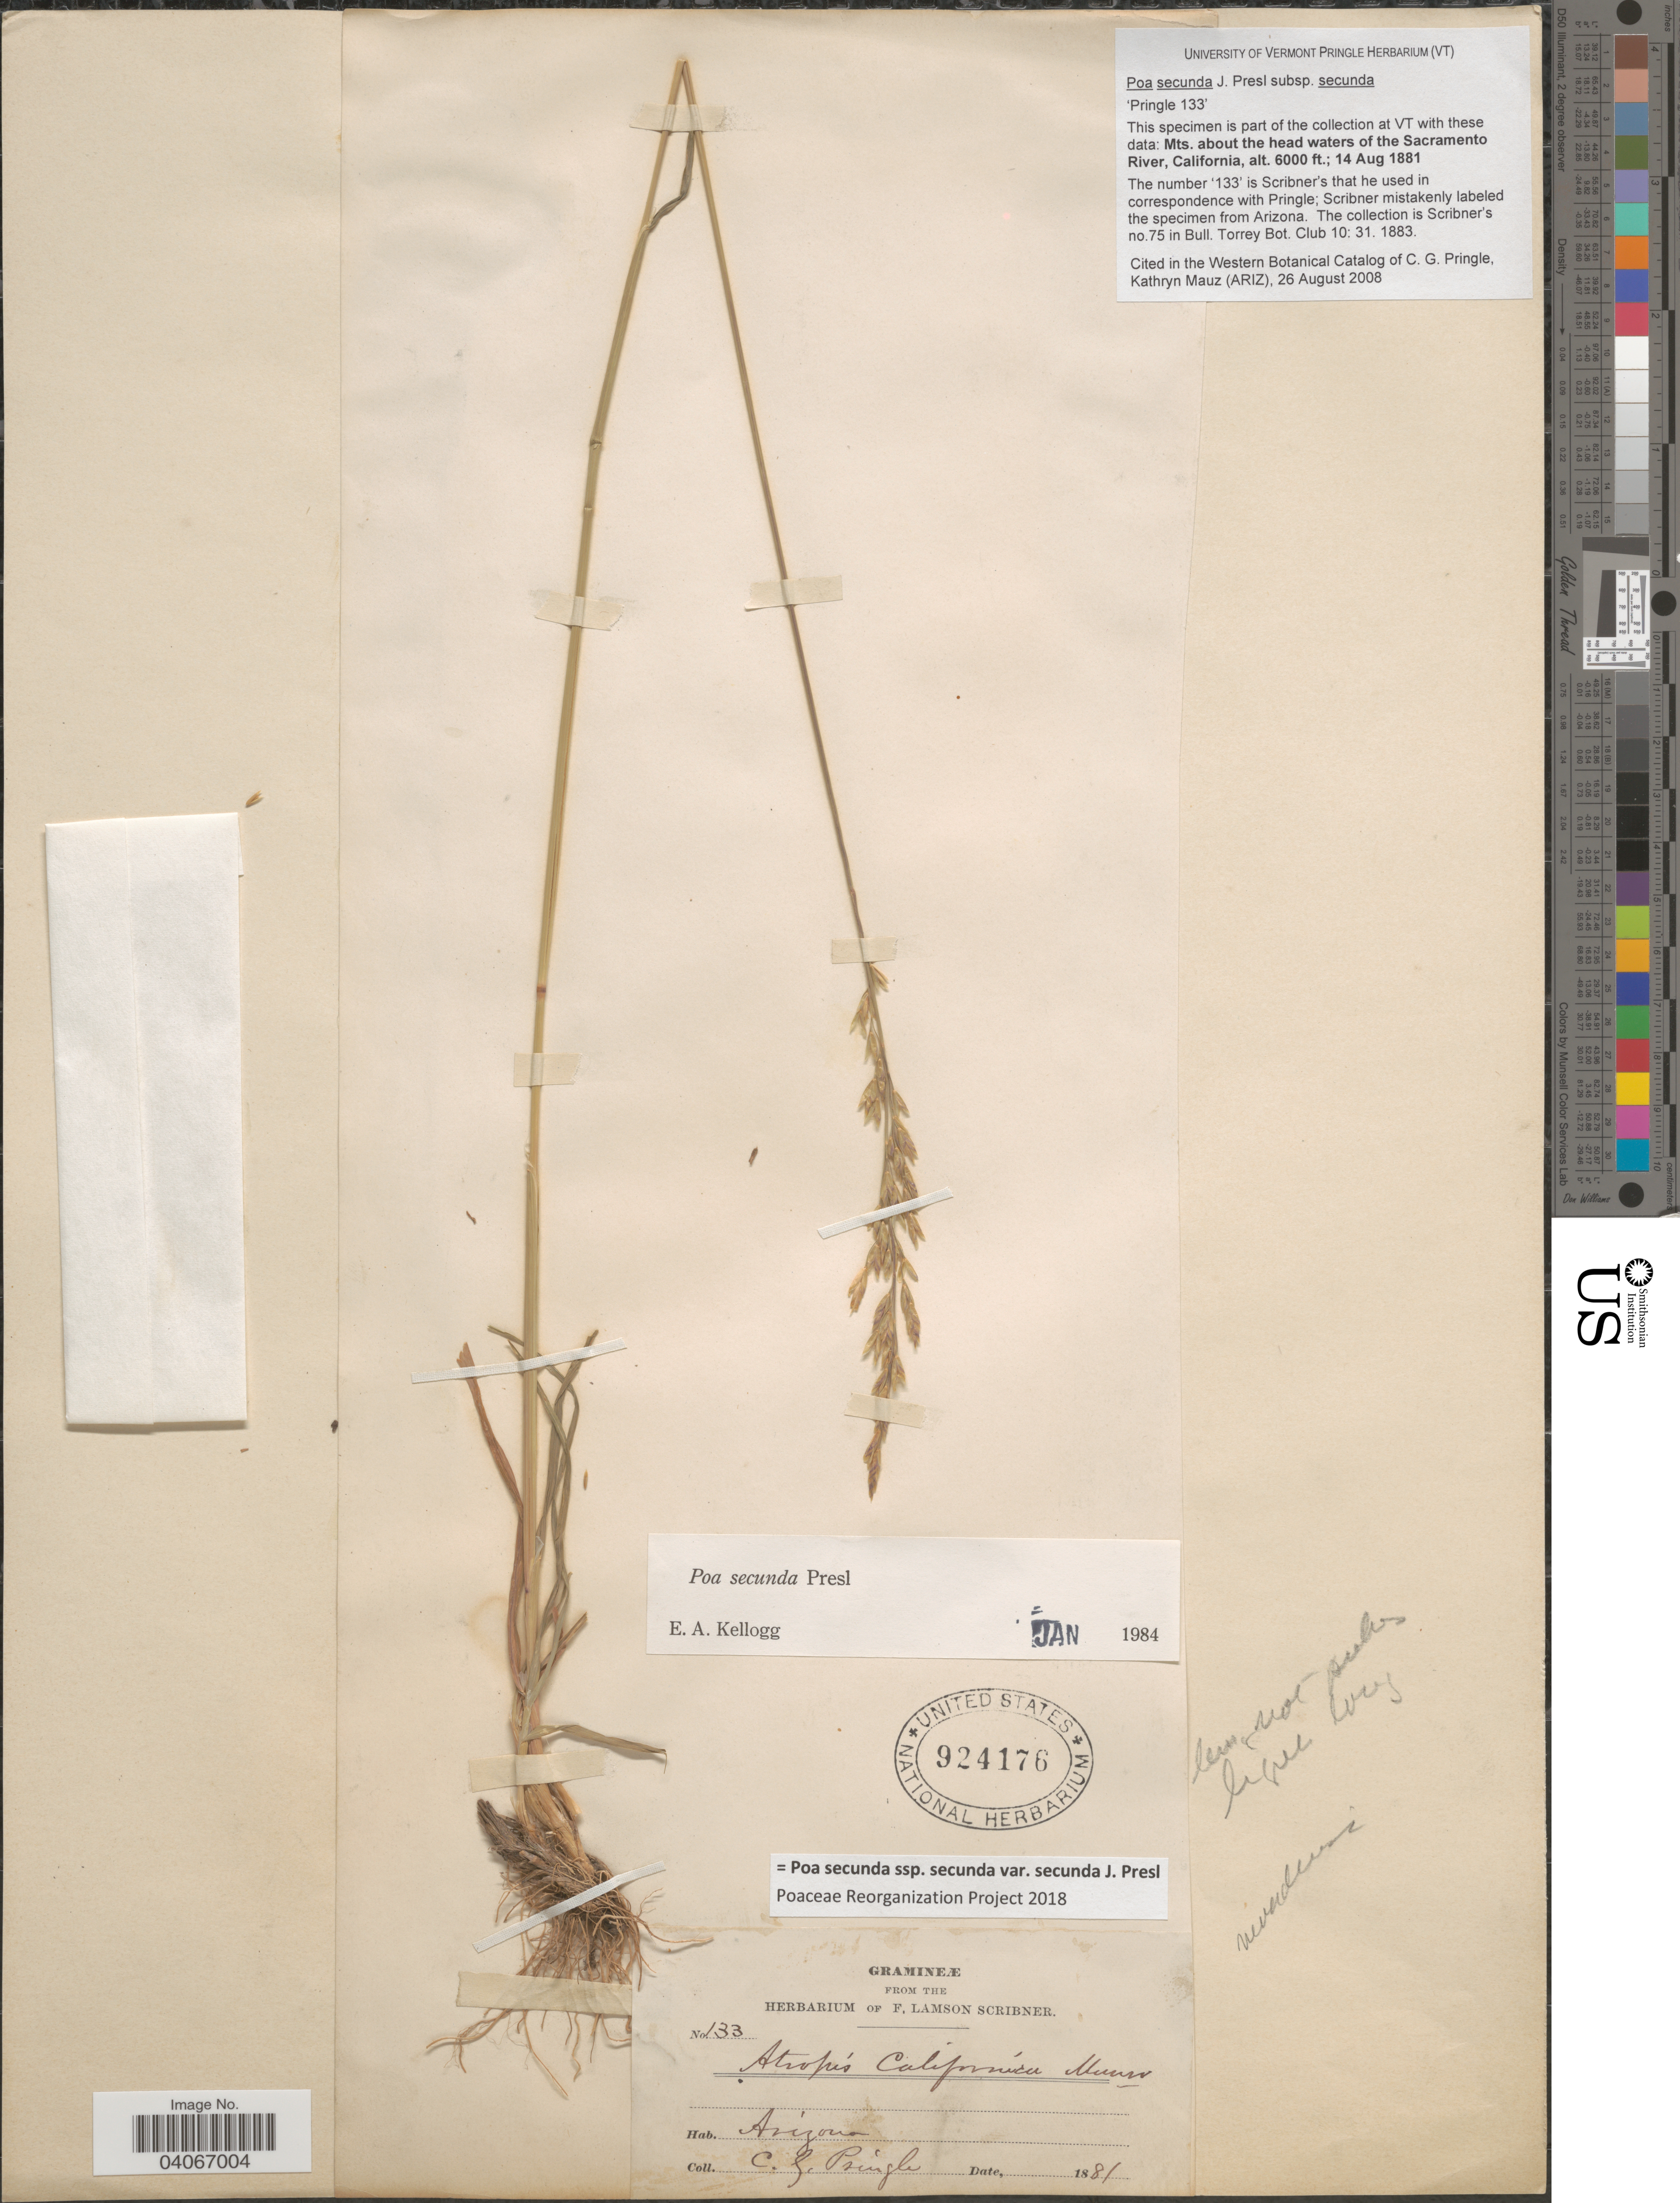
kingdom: Plantae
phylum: Tracheophyta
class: Liliopsida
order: Poales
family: Poaceae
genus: Poa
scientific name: Poa secunda subsp. secunda var. secunda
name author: J. Presl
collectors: C. G. Pringle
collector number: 133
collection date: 1881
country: United States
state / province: Arizona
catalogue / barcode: US 924176